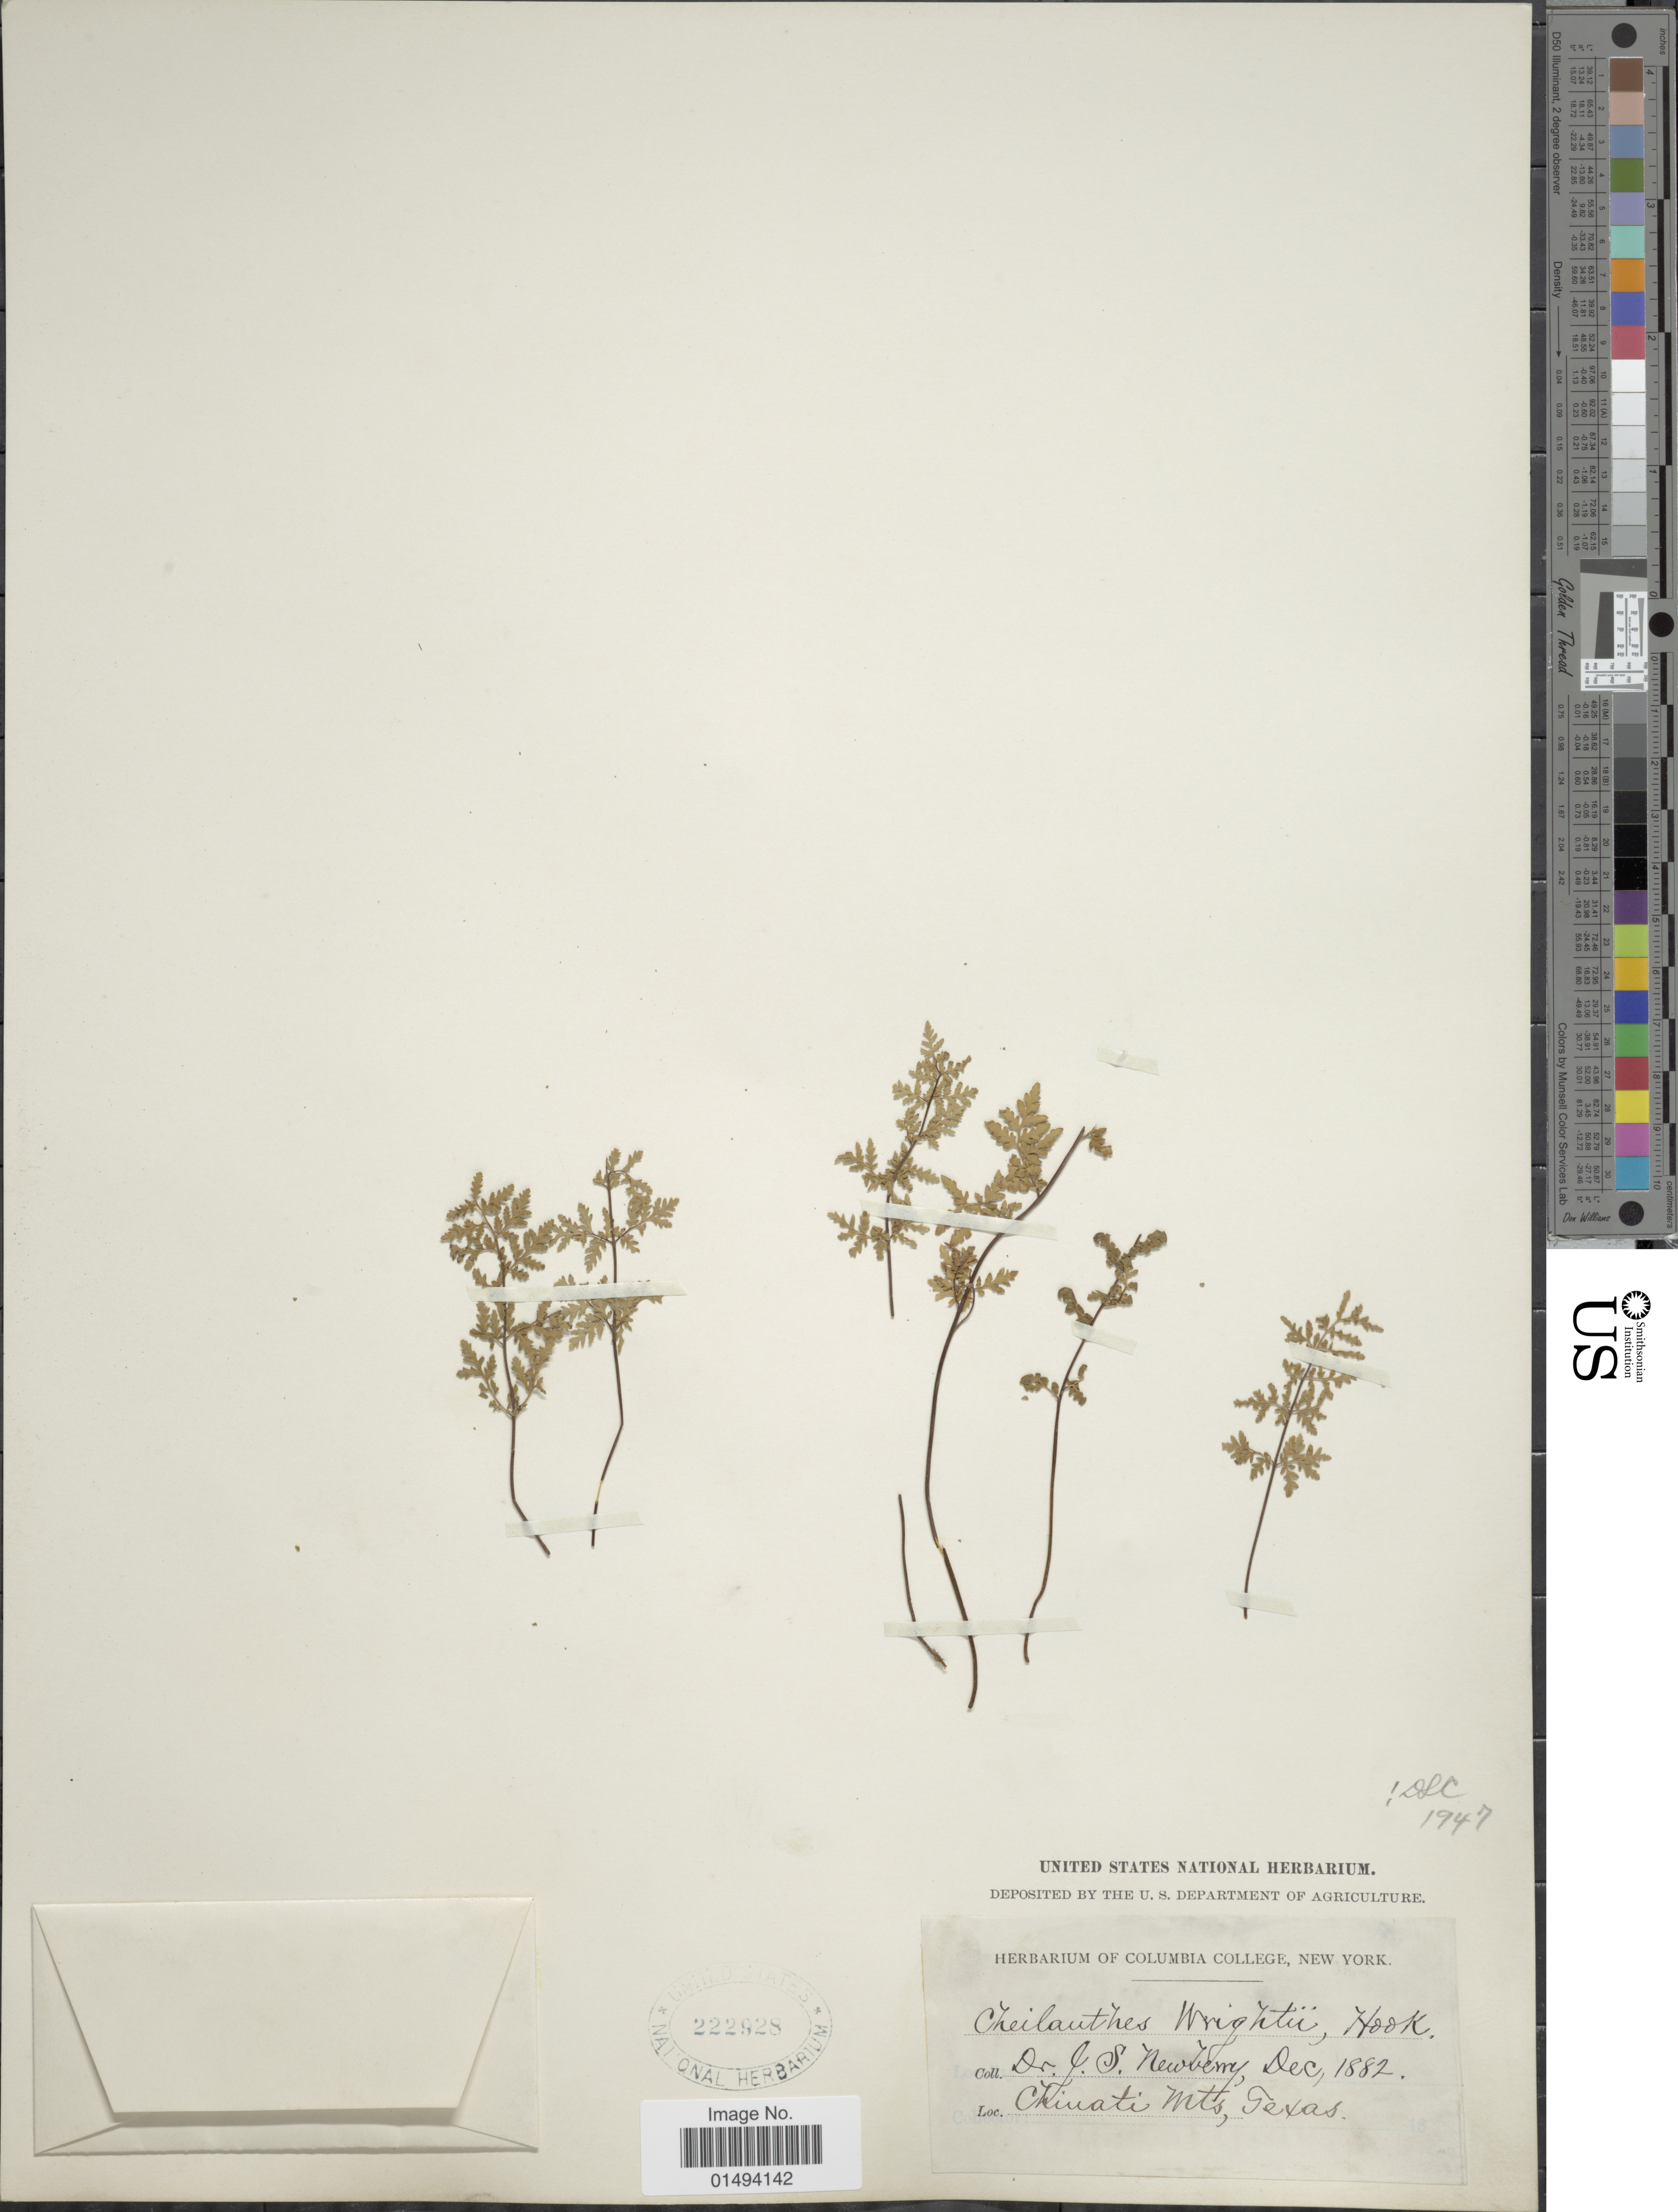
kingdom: Plantae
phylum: Tracheophyta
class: Polypodiopsida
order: Polypodiales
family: Pteridaceae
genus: Myriopteris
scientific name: Myriopteris wrightii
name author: (Hook.) Grusz & Windham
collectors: J. S. Newberry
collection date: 1882-12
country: United States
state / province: Texas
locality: Chinati Mts.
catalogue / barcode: US 222928